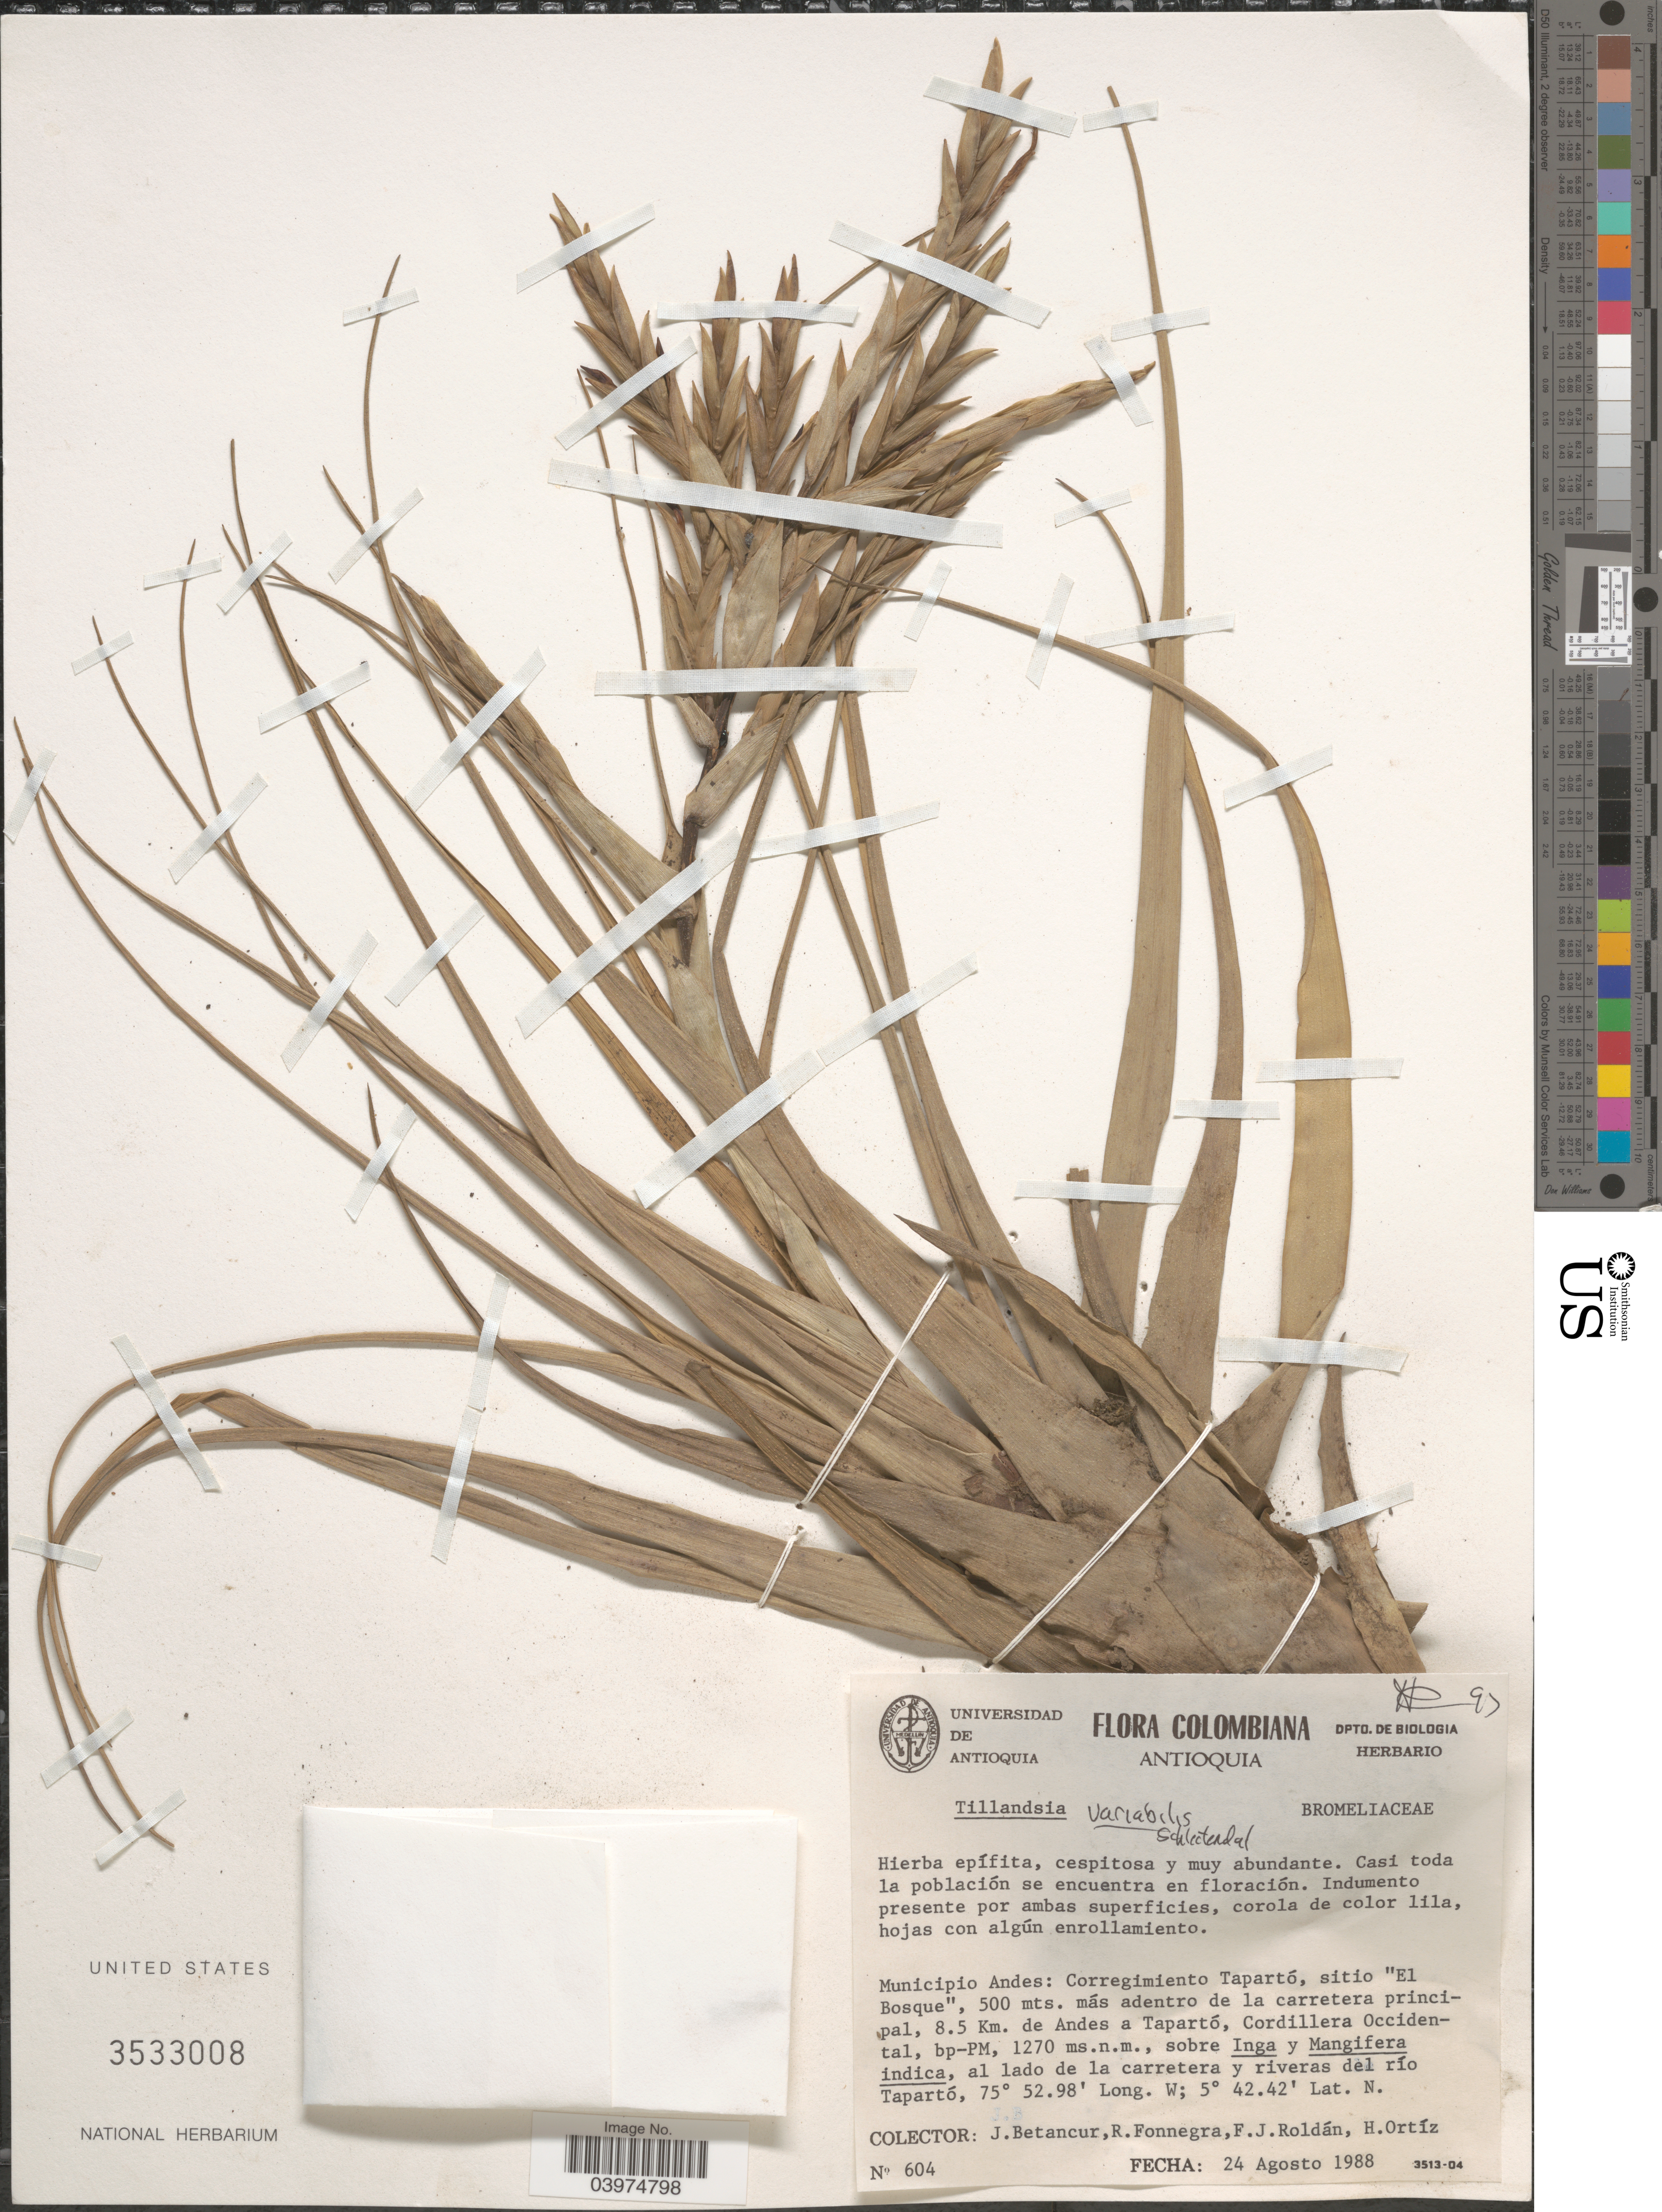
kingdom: Plantae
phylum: Tracheophyta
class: Liliopsida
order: Poales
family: Bromeliaceae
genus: Tillandsia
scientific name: Tillandsia variabilis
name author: Schltdl.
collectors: J. Betancur, R. Fonnegra G., F. J. Roldán & H. Ortiz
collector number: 604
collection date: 1988-08-24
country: Colombia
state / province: Antioquia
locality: Municipio Andes: Corregimiento Tapartó, sitio "El Bosque", 500 mts. más adentro de la carretera principal, 8.5 Km. de Andes a Tapartó, Cordillera Occidental, bp-PM, al lado de la carretera y riveras del río Tapartó.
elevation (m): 1270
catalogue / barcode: US 3533008